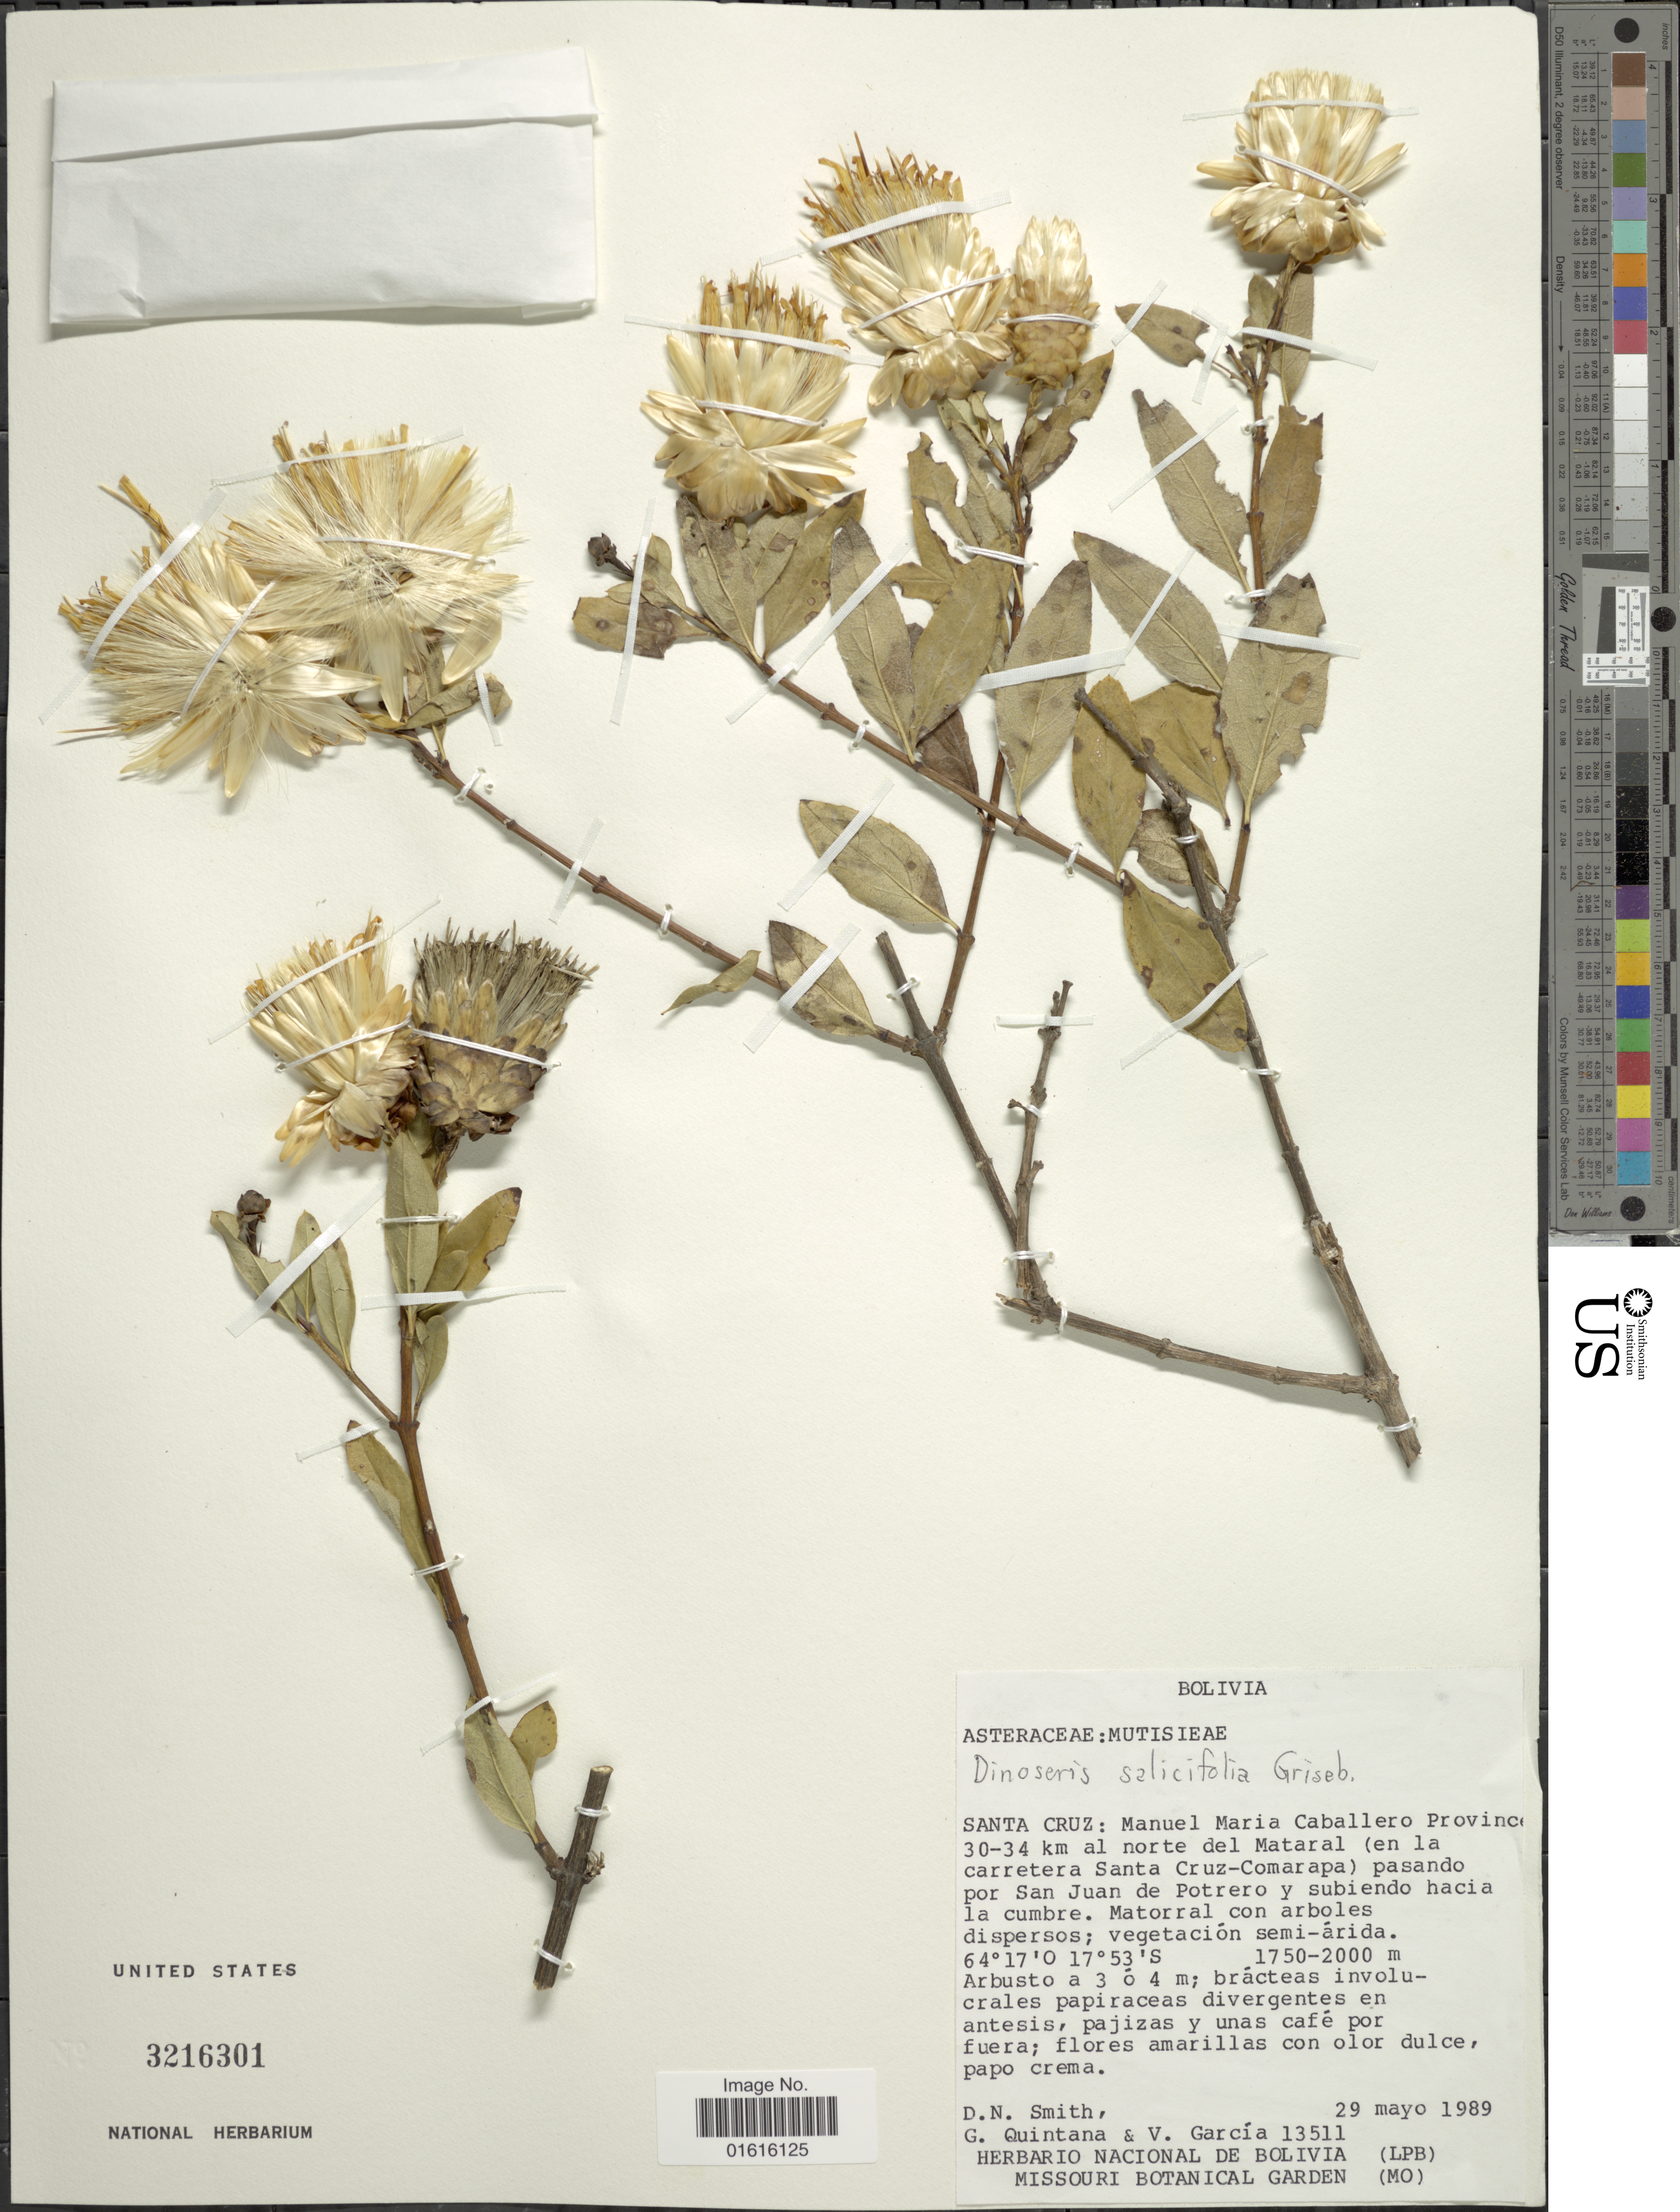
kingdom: Plantae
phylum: Tracheophyta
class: Magnoliopsida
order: Asterales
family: Asteraceae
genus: Dinoseris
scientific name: Dinoseris salicifolia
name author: Griseb.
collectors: D. Smith, G. Quintana & V. Garcia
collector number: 13511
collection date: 1989-05-29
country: Bolivia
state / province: Santa Cruz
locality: Manuel Maria Caballero Province 30-34 km al norte del Mataral (en la carretera Santa Cruz-Comarapa) pasando por San Juan de Potrero y subiendo hacia la cumbre. Matorral con arboles dispersos; vegetacion semi-arida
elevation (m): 1750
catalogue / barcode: US 3216301